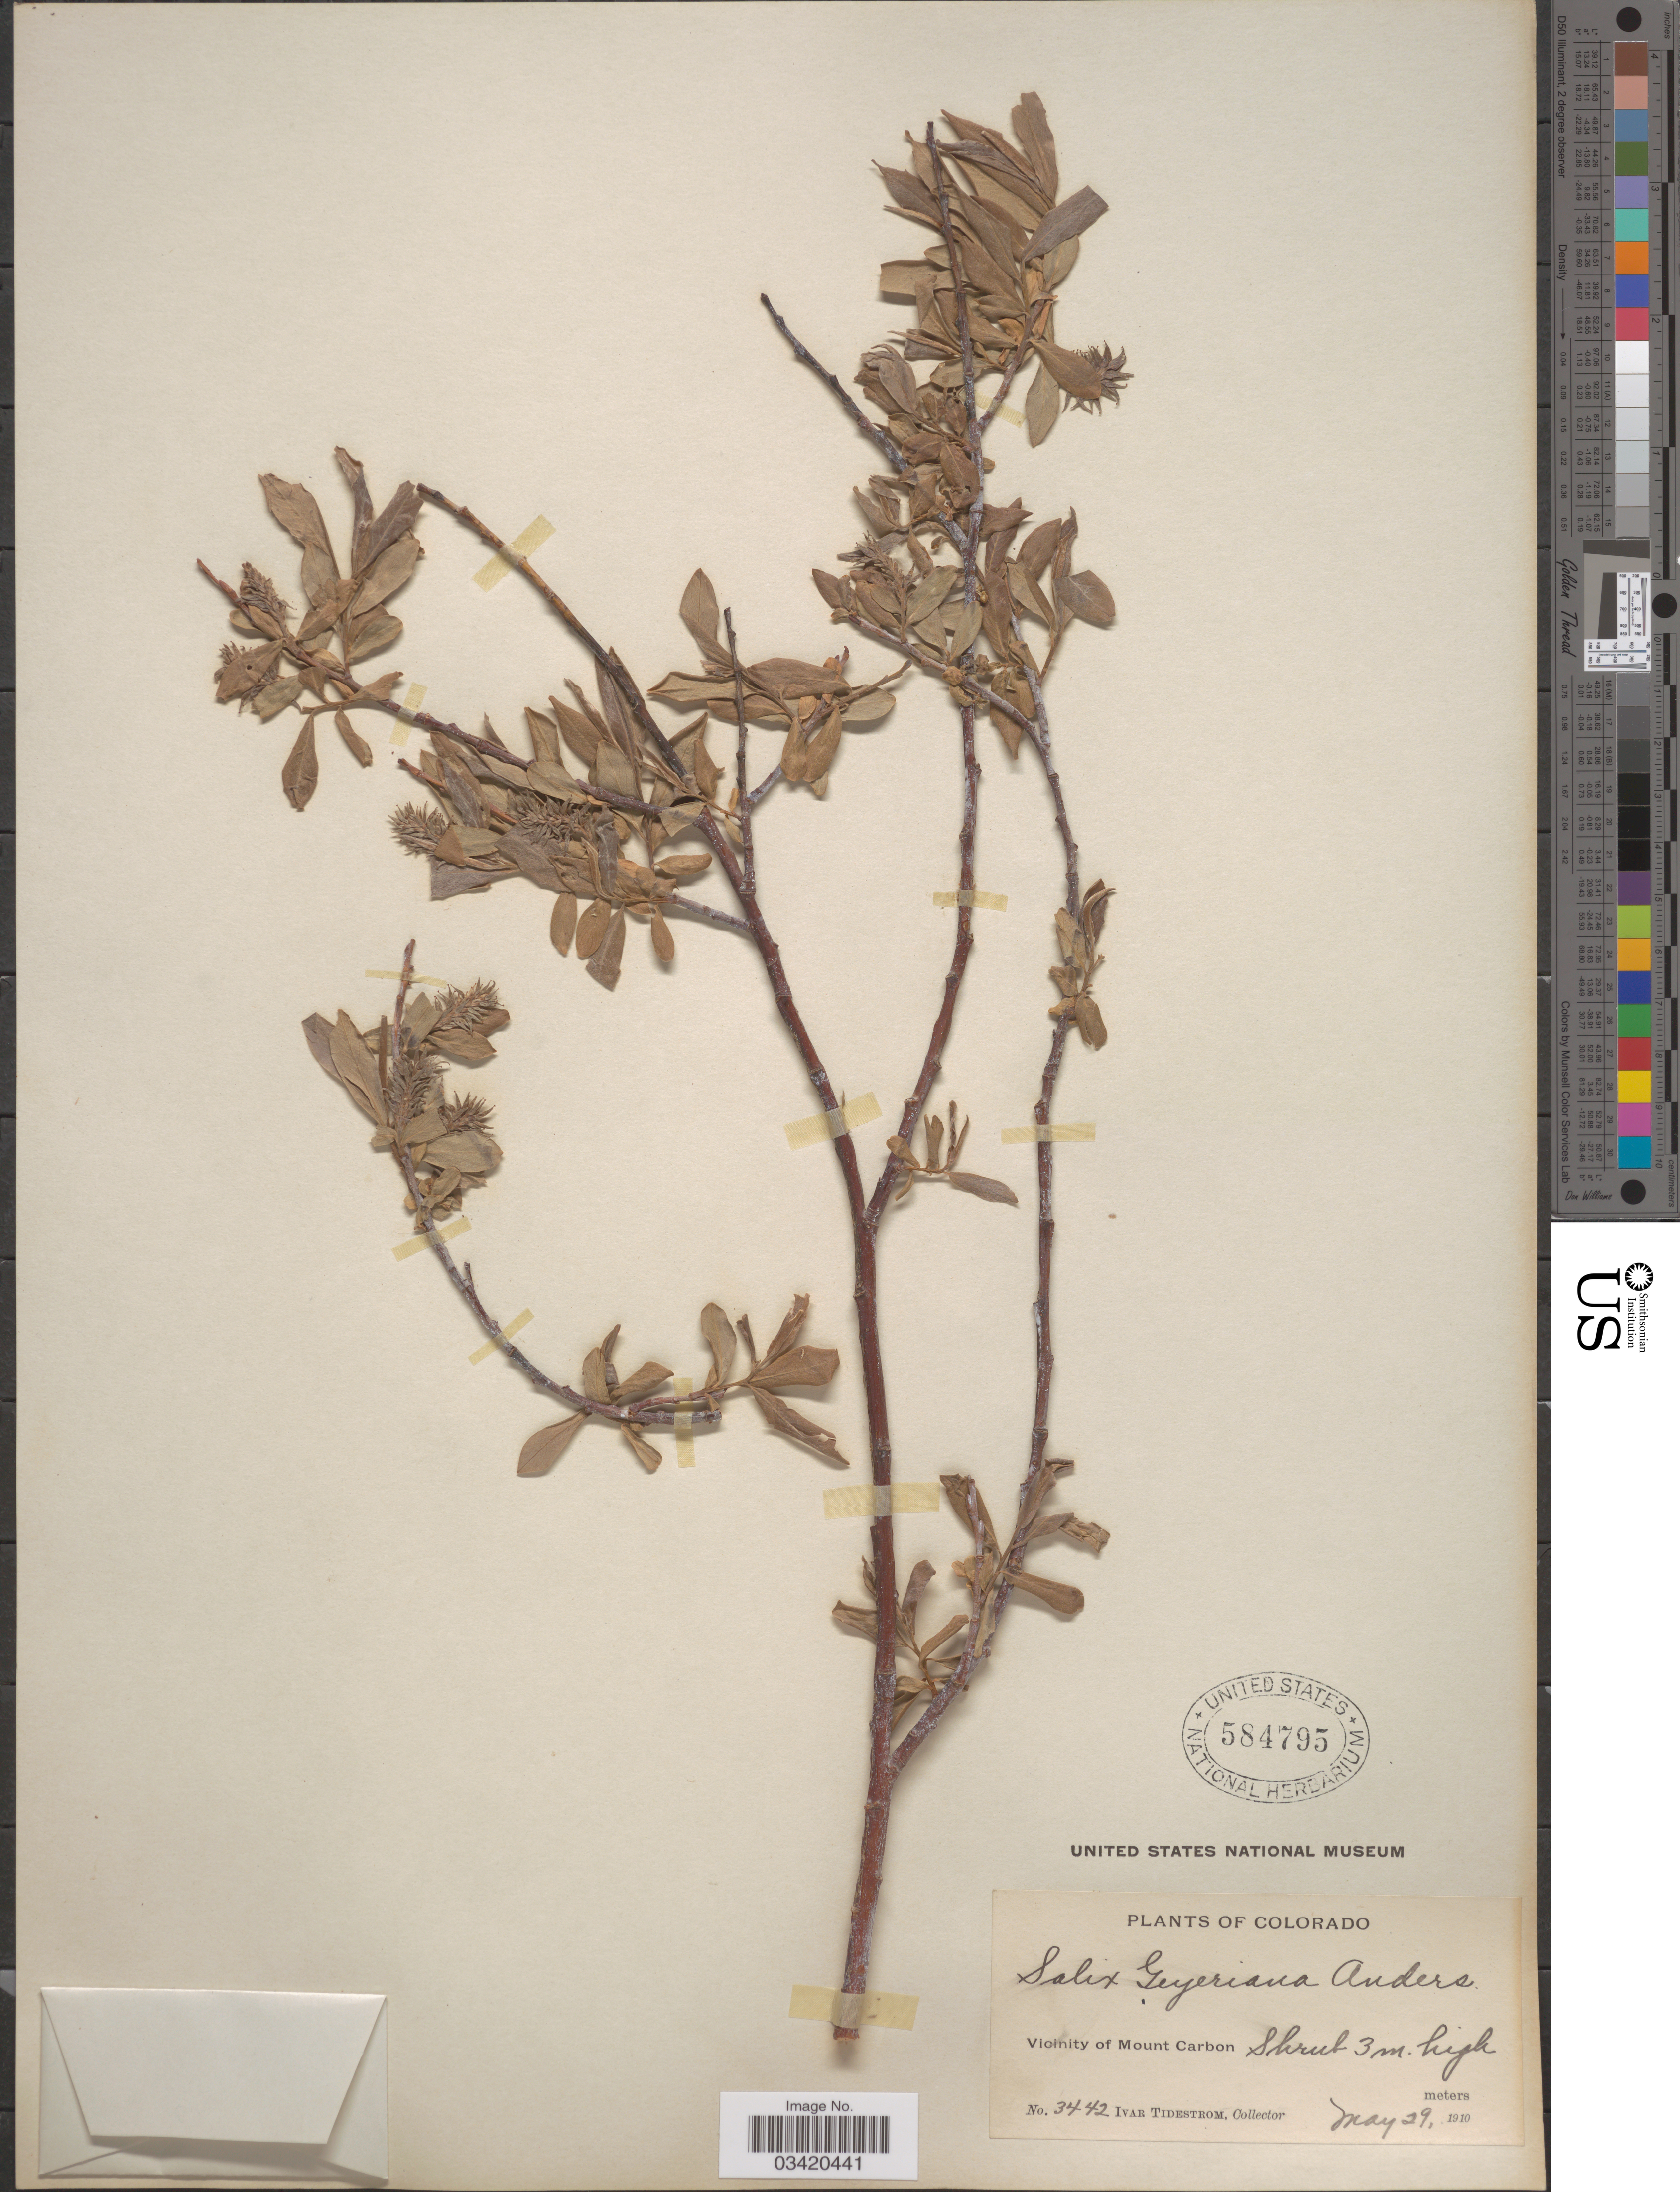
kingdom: Plantae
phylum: Tracheophyta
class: Magnoliopsida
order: Malpighiales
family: Salicaceae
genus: Salix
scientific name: Salix geyeriana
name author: Andersson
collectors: I. F. Tidestrom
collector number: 3442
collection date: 1910-05-29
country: United States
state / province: Colorado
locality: Vicinity of Mount Carbon.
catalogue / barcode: US 584795